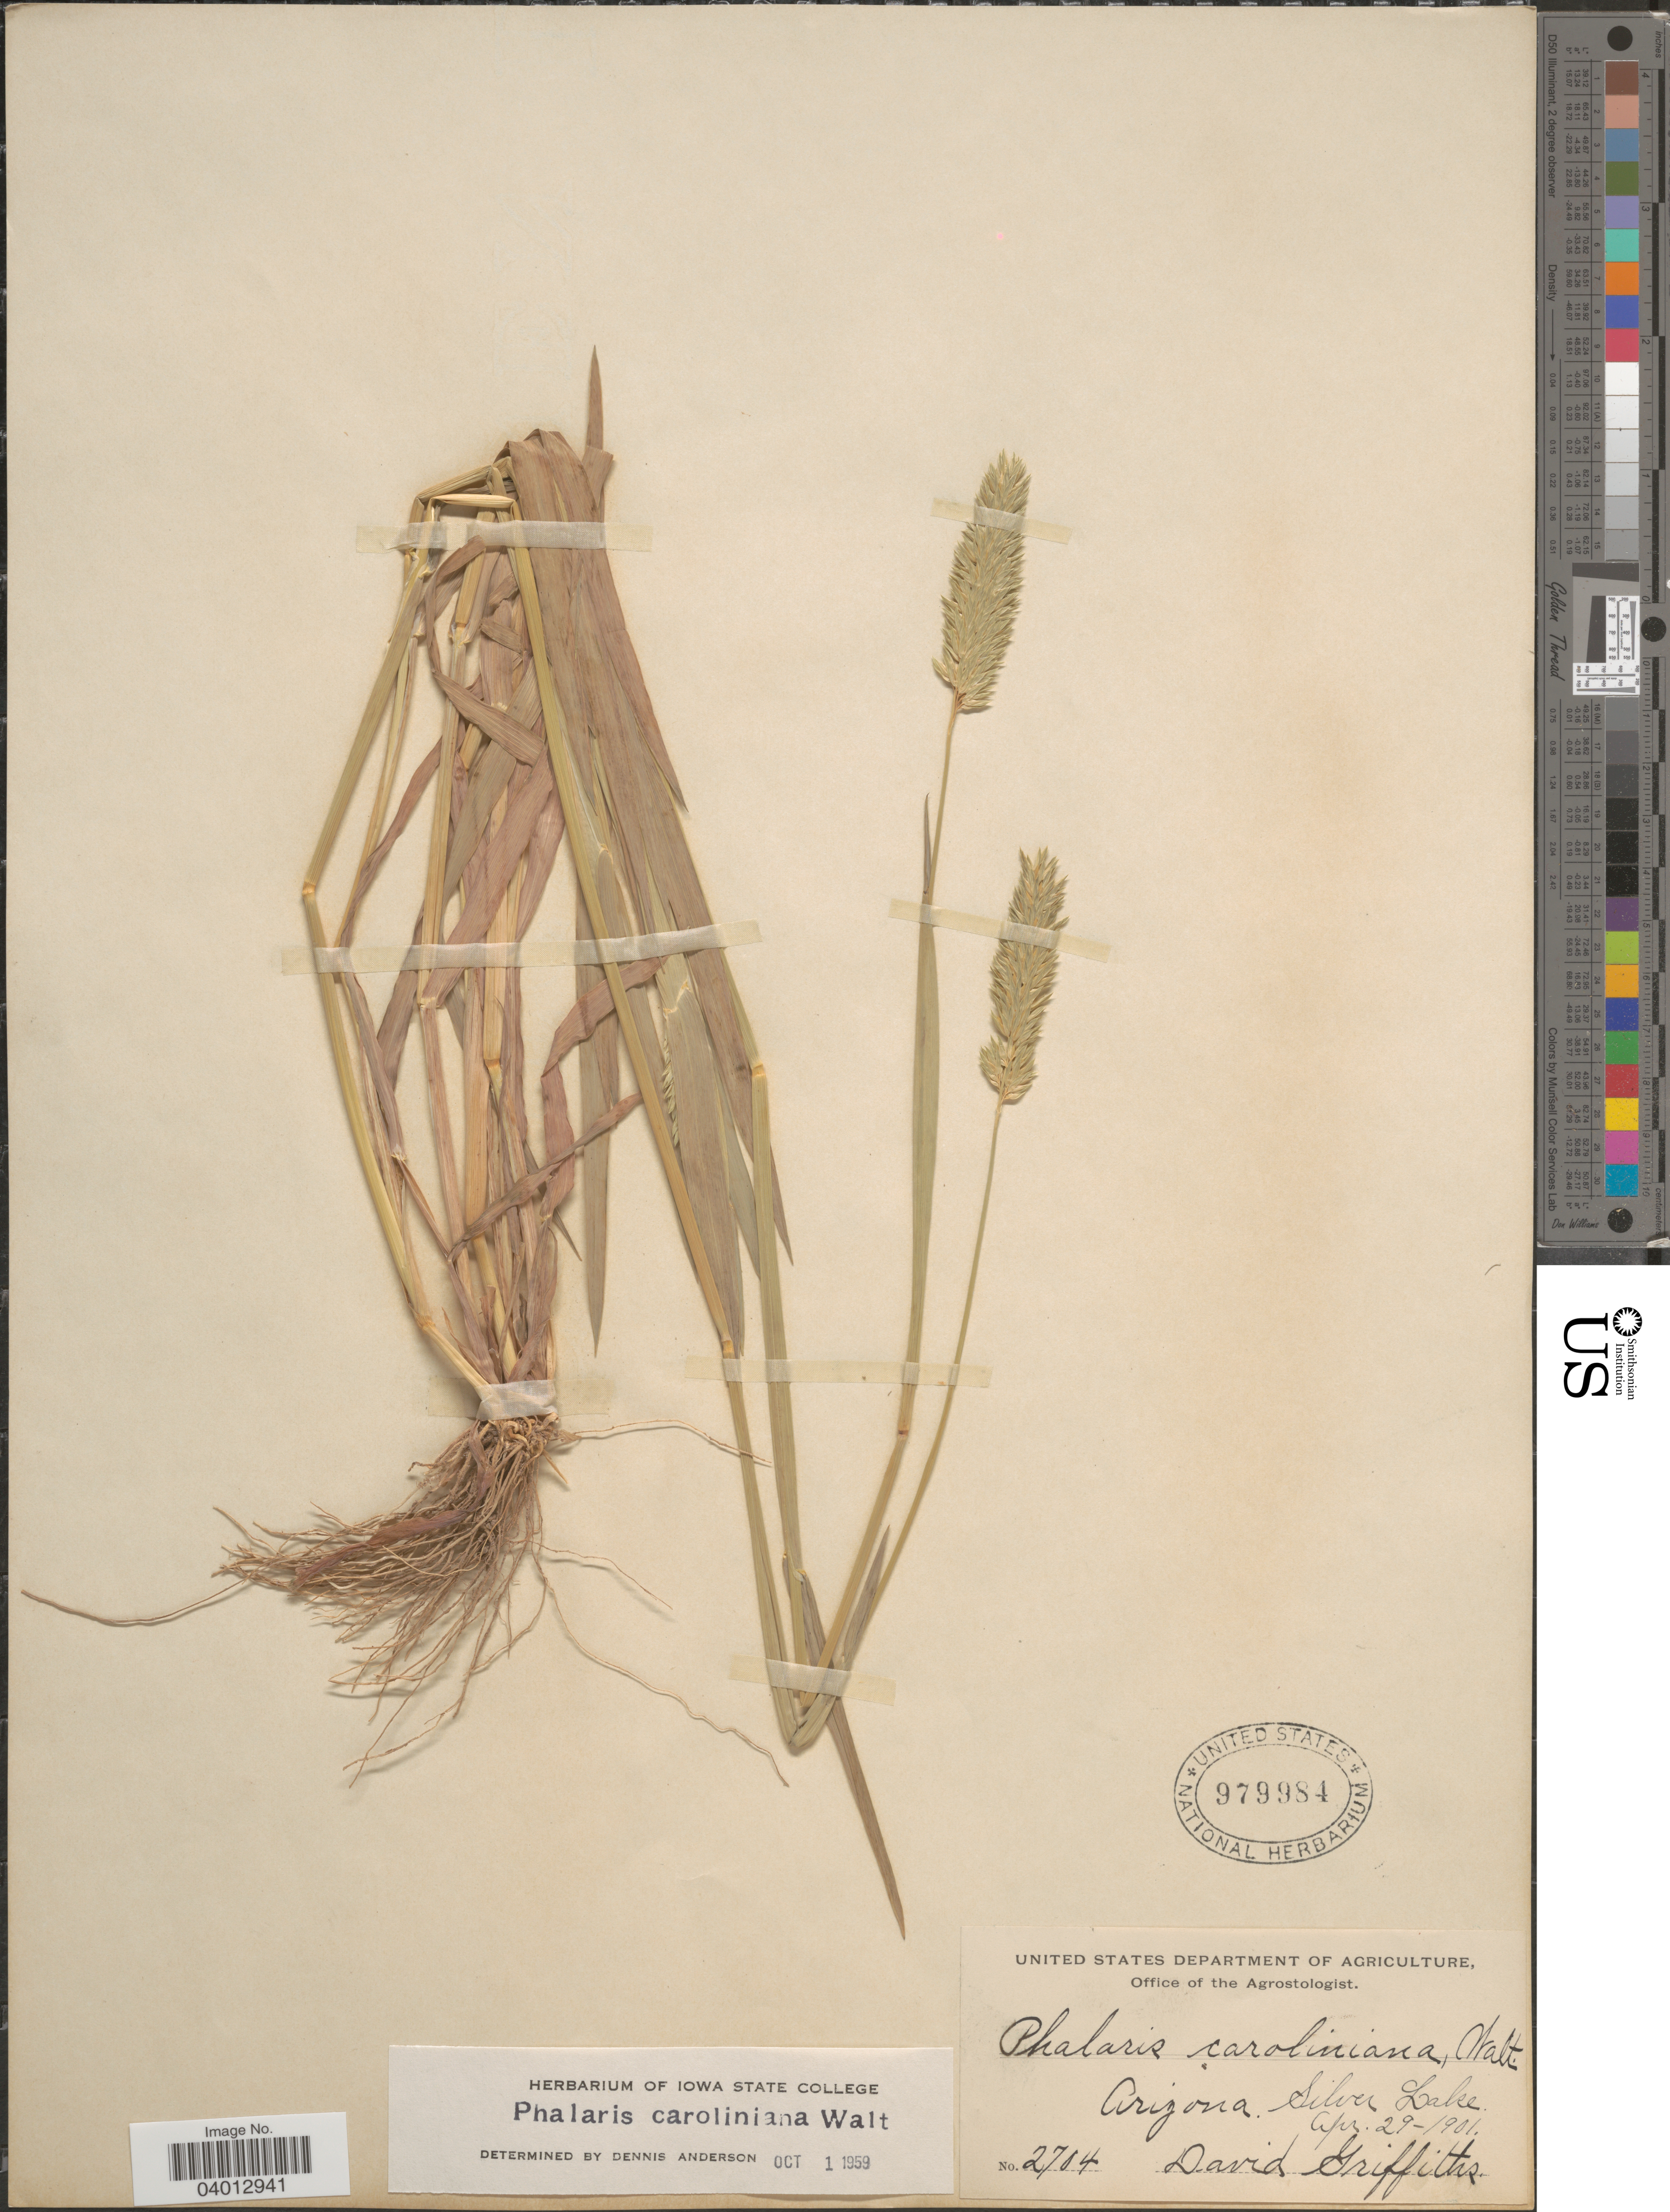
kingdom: Plantae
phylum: Tracheophyta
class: Liliopsida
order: Poales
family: Poaceae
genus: Phalaris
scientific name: Phalaris caroliniana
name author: Walter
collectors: D. Griffiths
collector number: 2704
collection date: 1901-04-29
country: United States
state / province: Arizona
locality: Silver Lake.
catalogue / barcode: US 979984